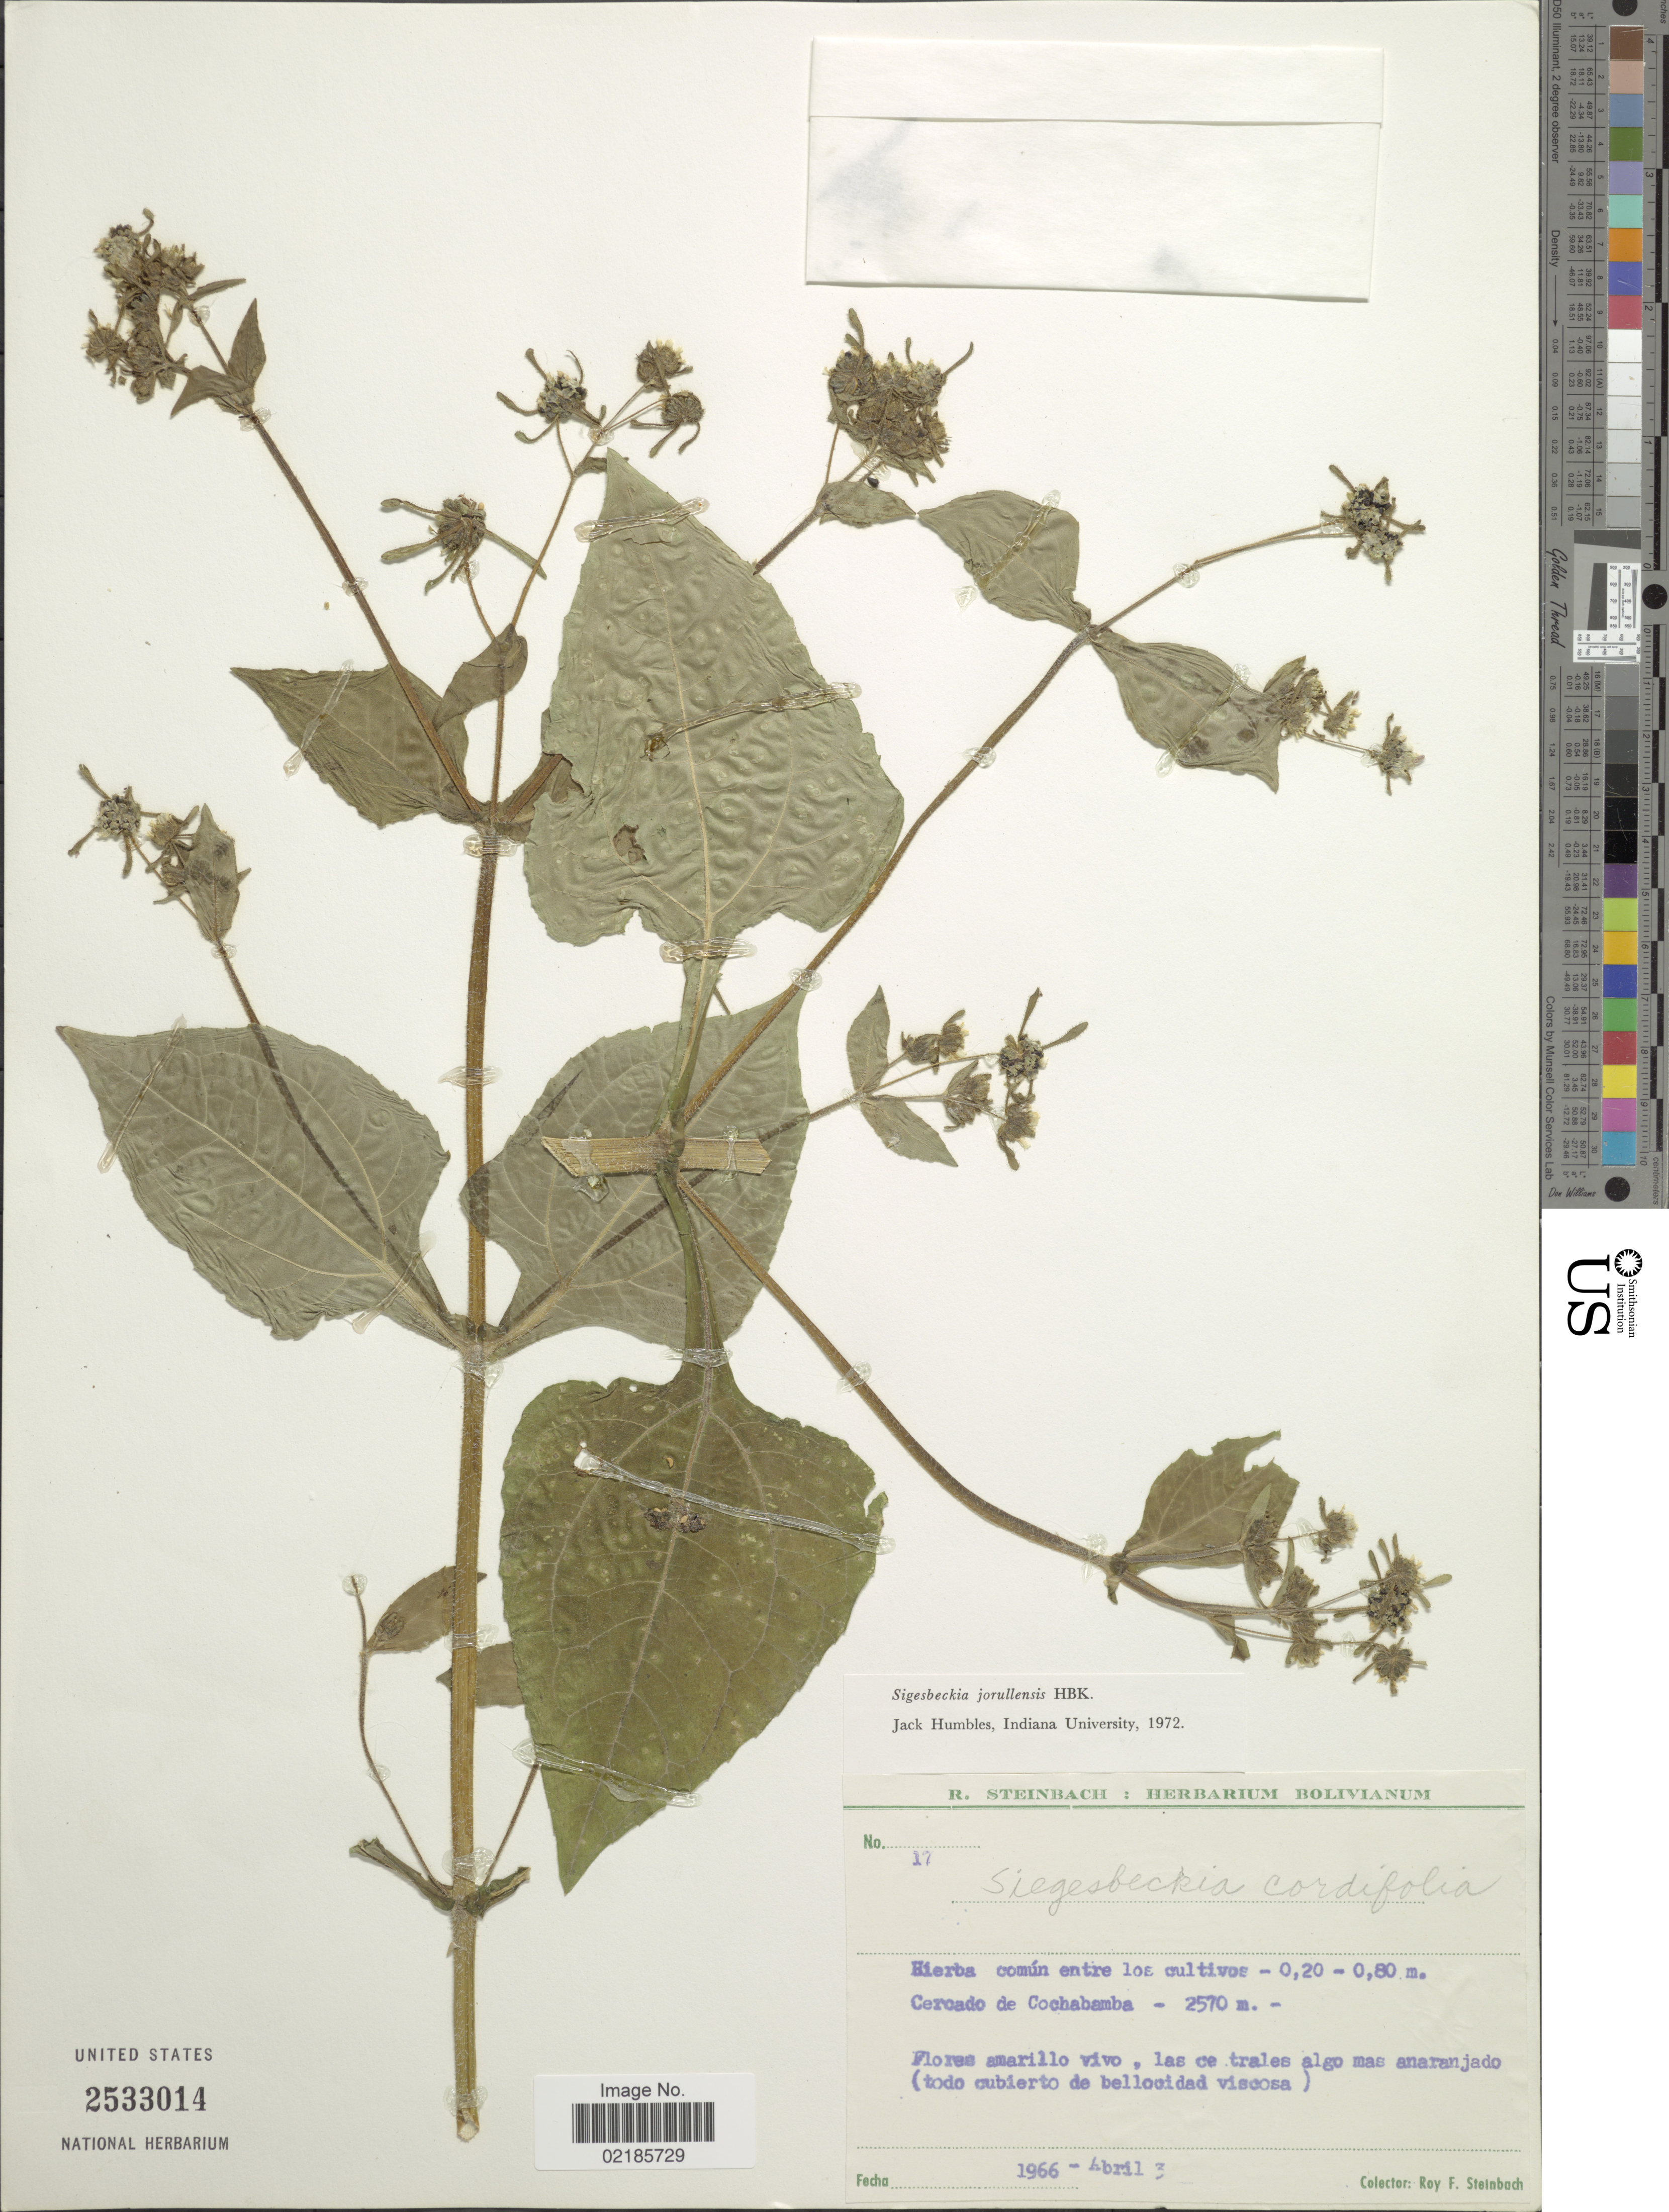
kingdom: Plantae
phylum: Tracheophyta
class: Magnoliopsida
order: Asterales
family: Asteraceae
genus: Sigesbeckia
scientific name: Sigesbeckia jorullensis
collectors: R. F. Steinbach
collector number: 17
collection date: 1966-04-03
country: Bolivia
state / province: Cochabamba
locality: Hierba comun entre los cultivos. Ceroado de cochabamba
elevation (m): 2570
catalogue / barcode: US 2533014